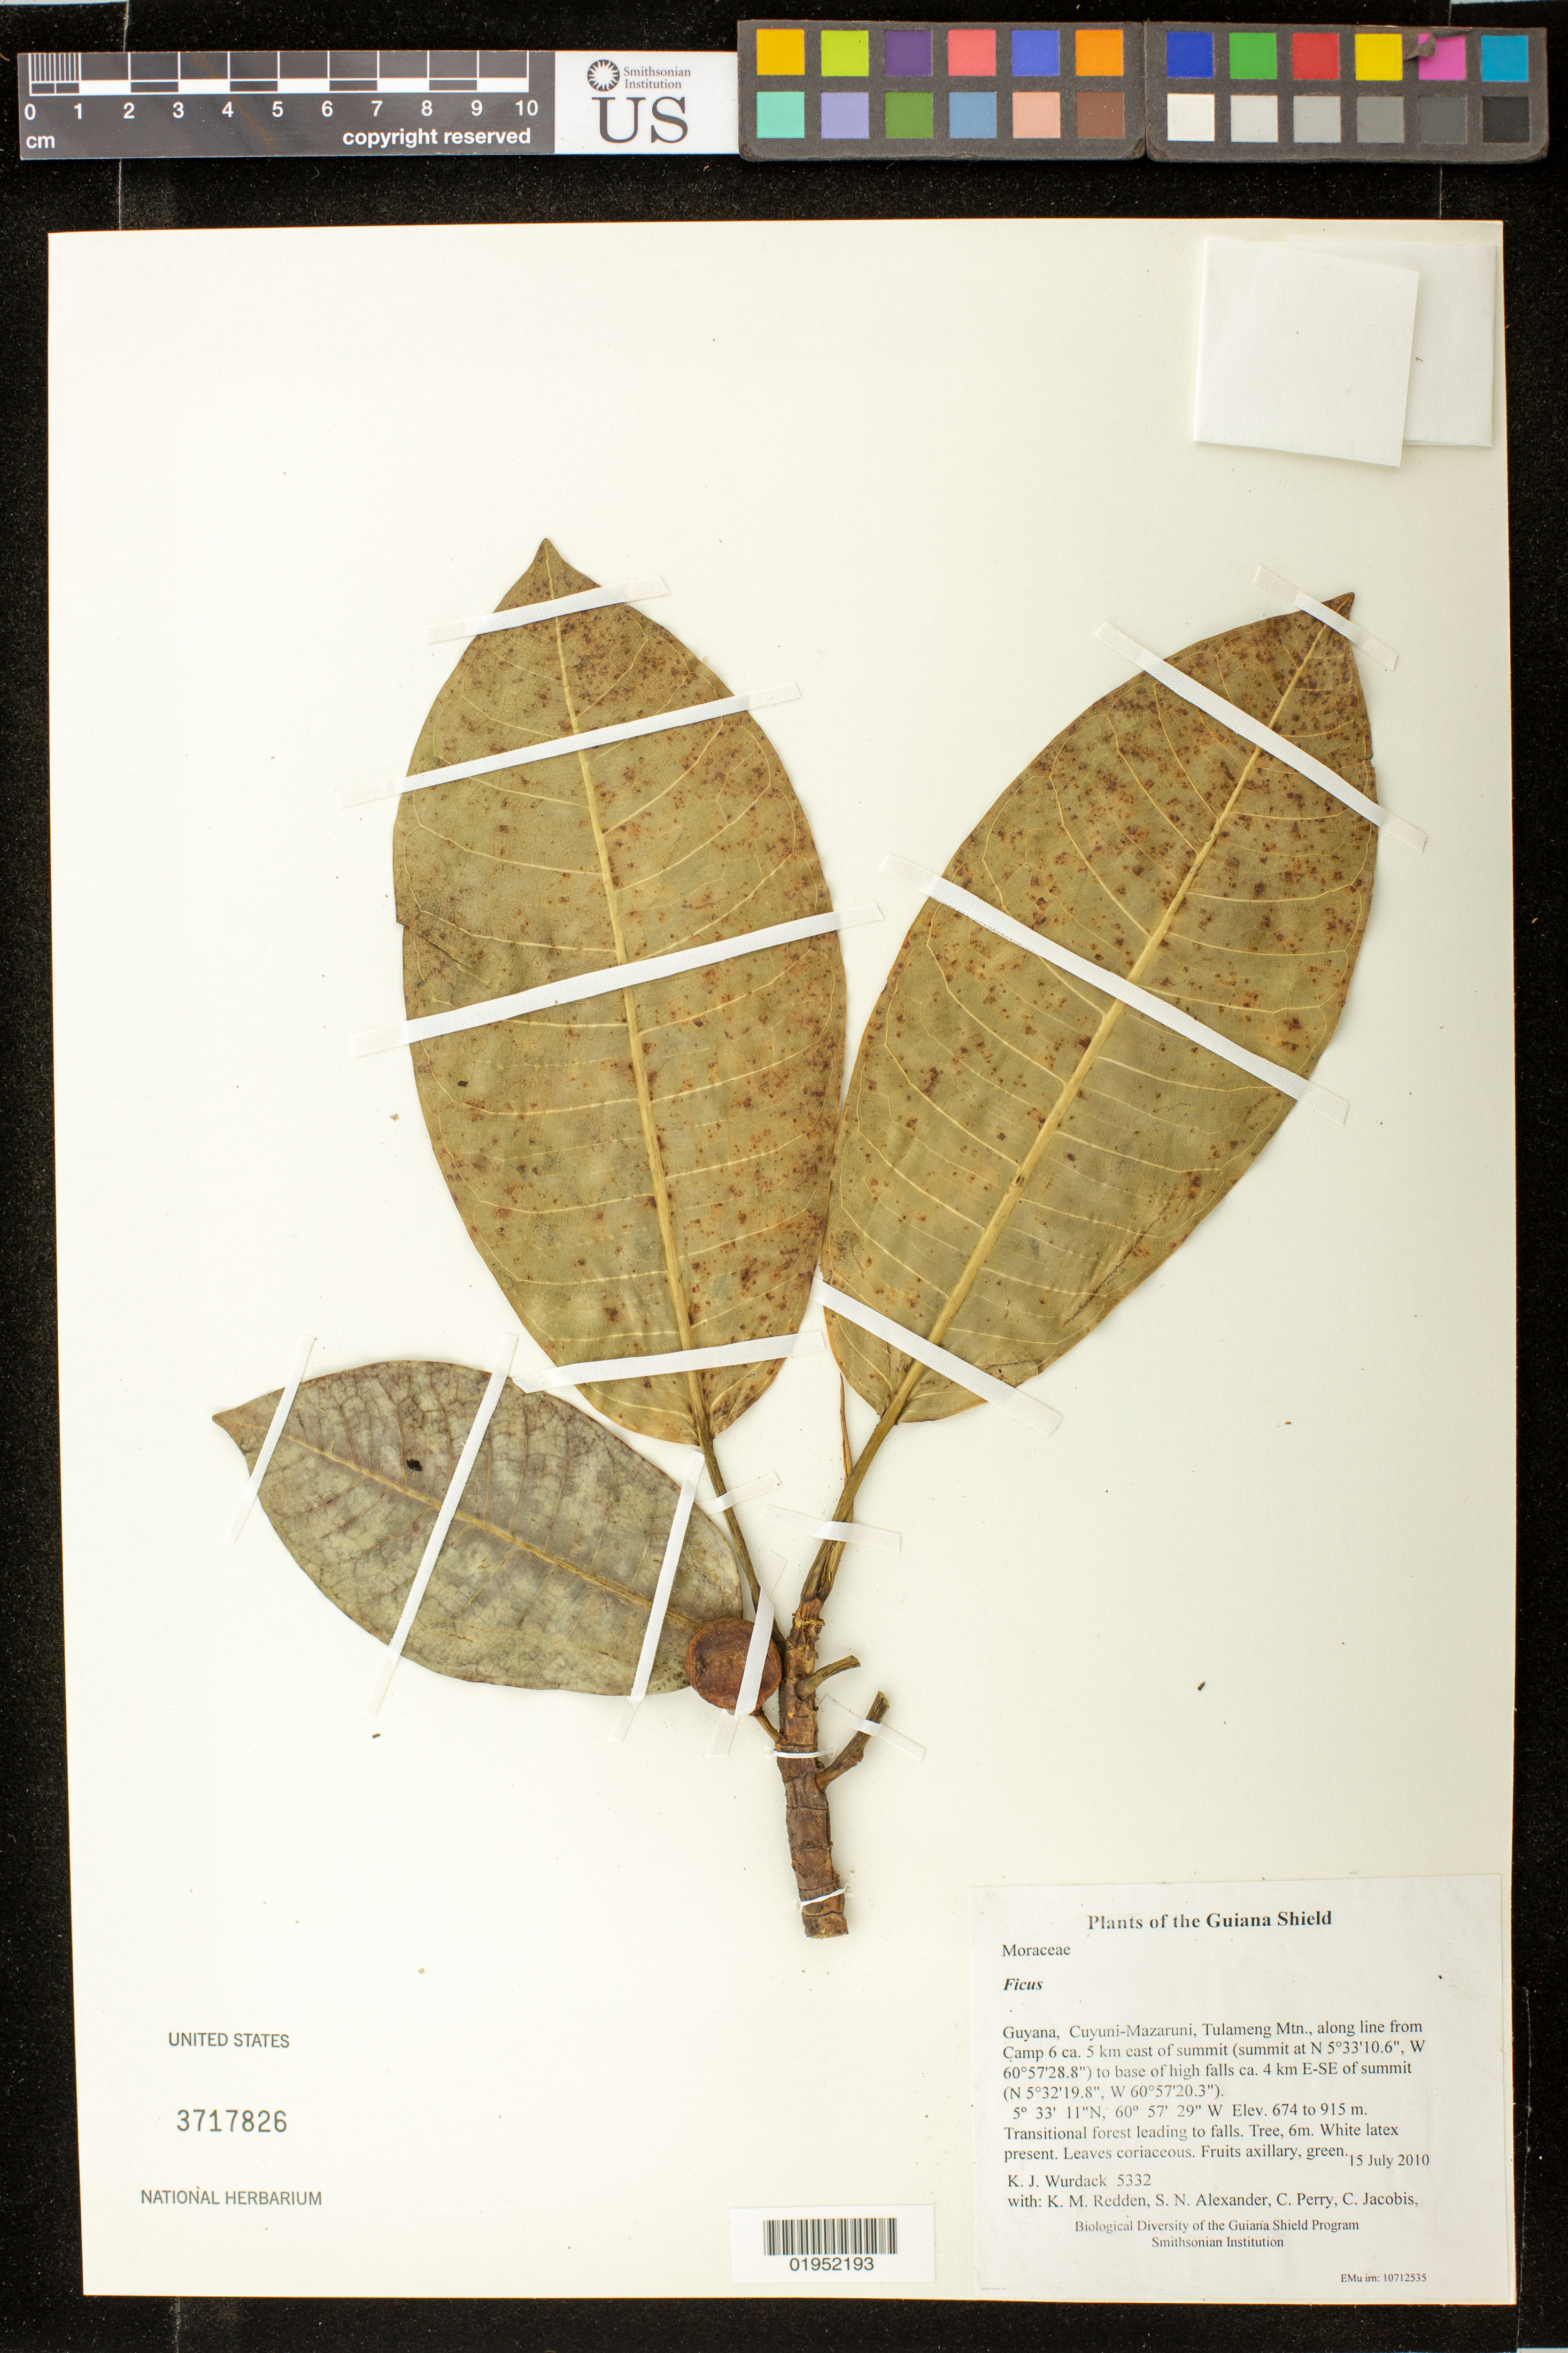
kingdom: Plantae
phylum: Tracheophyta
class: Magnoliopsida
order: Rosales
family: Moraceae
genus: Ficus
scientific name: Ficus insipida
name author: Willd.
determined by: Mitidieri, Nicole, (WIS), University of Wisconsin - Madison (UNITED STATES)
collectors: K. Wurdack, K. M. Redden, S. N. Alexander, C. Perry, C. Jacobis, D. Hunter, V. Roland & H. Hunter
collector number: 5332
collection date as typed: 15 July 2010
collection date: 2010-07-15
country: Guyana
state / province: Cuyuni-Mazaruni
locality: Tulameng Mtn., along line from Camp 6 ca. 5 km east of summit (summit at N 5°33'10.6", W 60°57'28.8") to base of high falls ca. 4 km E-SE of summit (N 5°32'19.8", W 60°57'20.3")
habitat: Transitional forest leading to falls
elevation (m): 674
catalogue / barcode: US 3717826